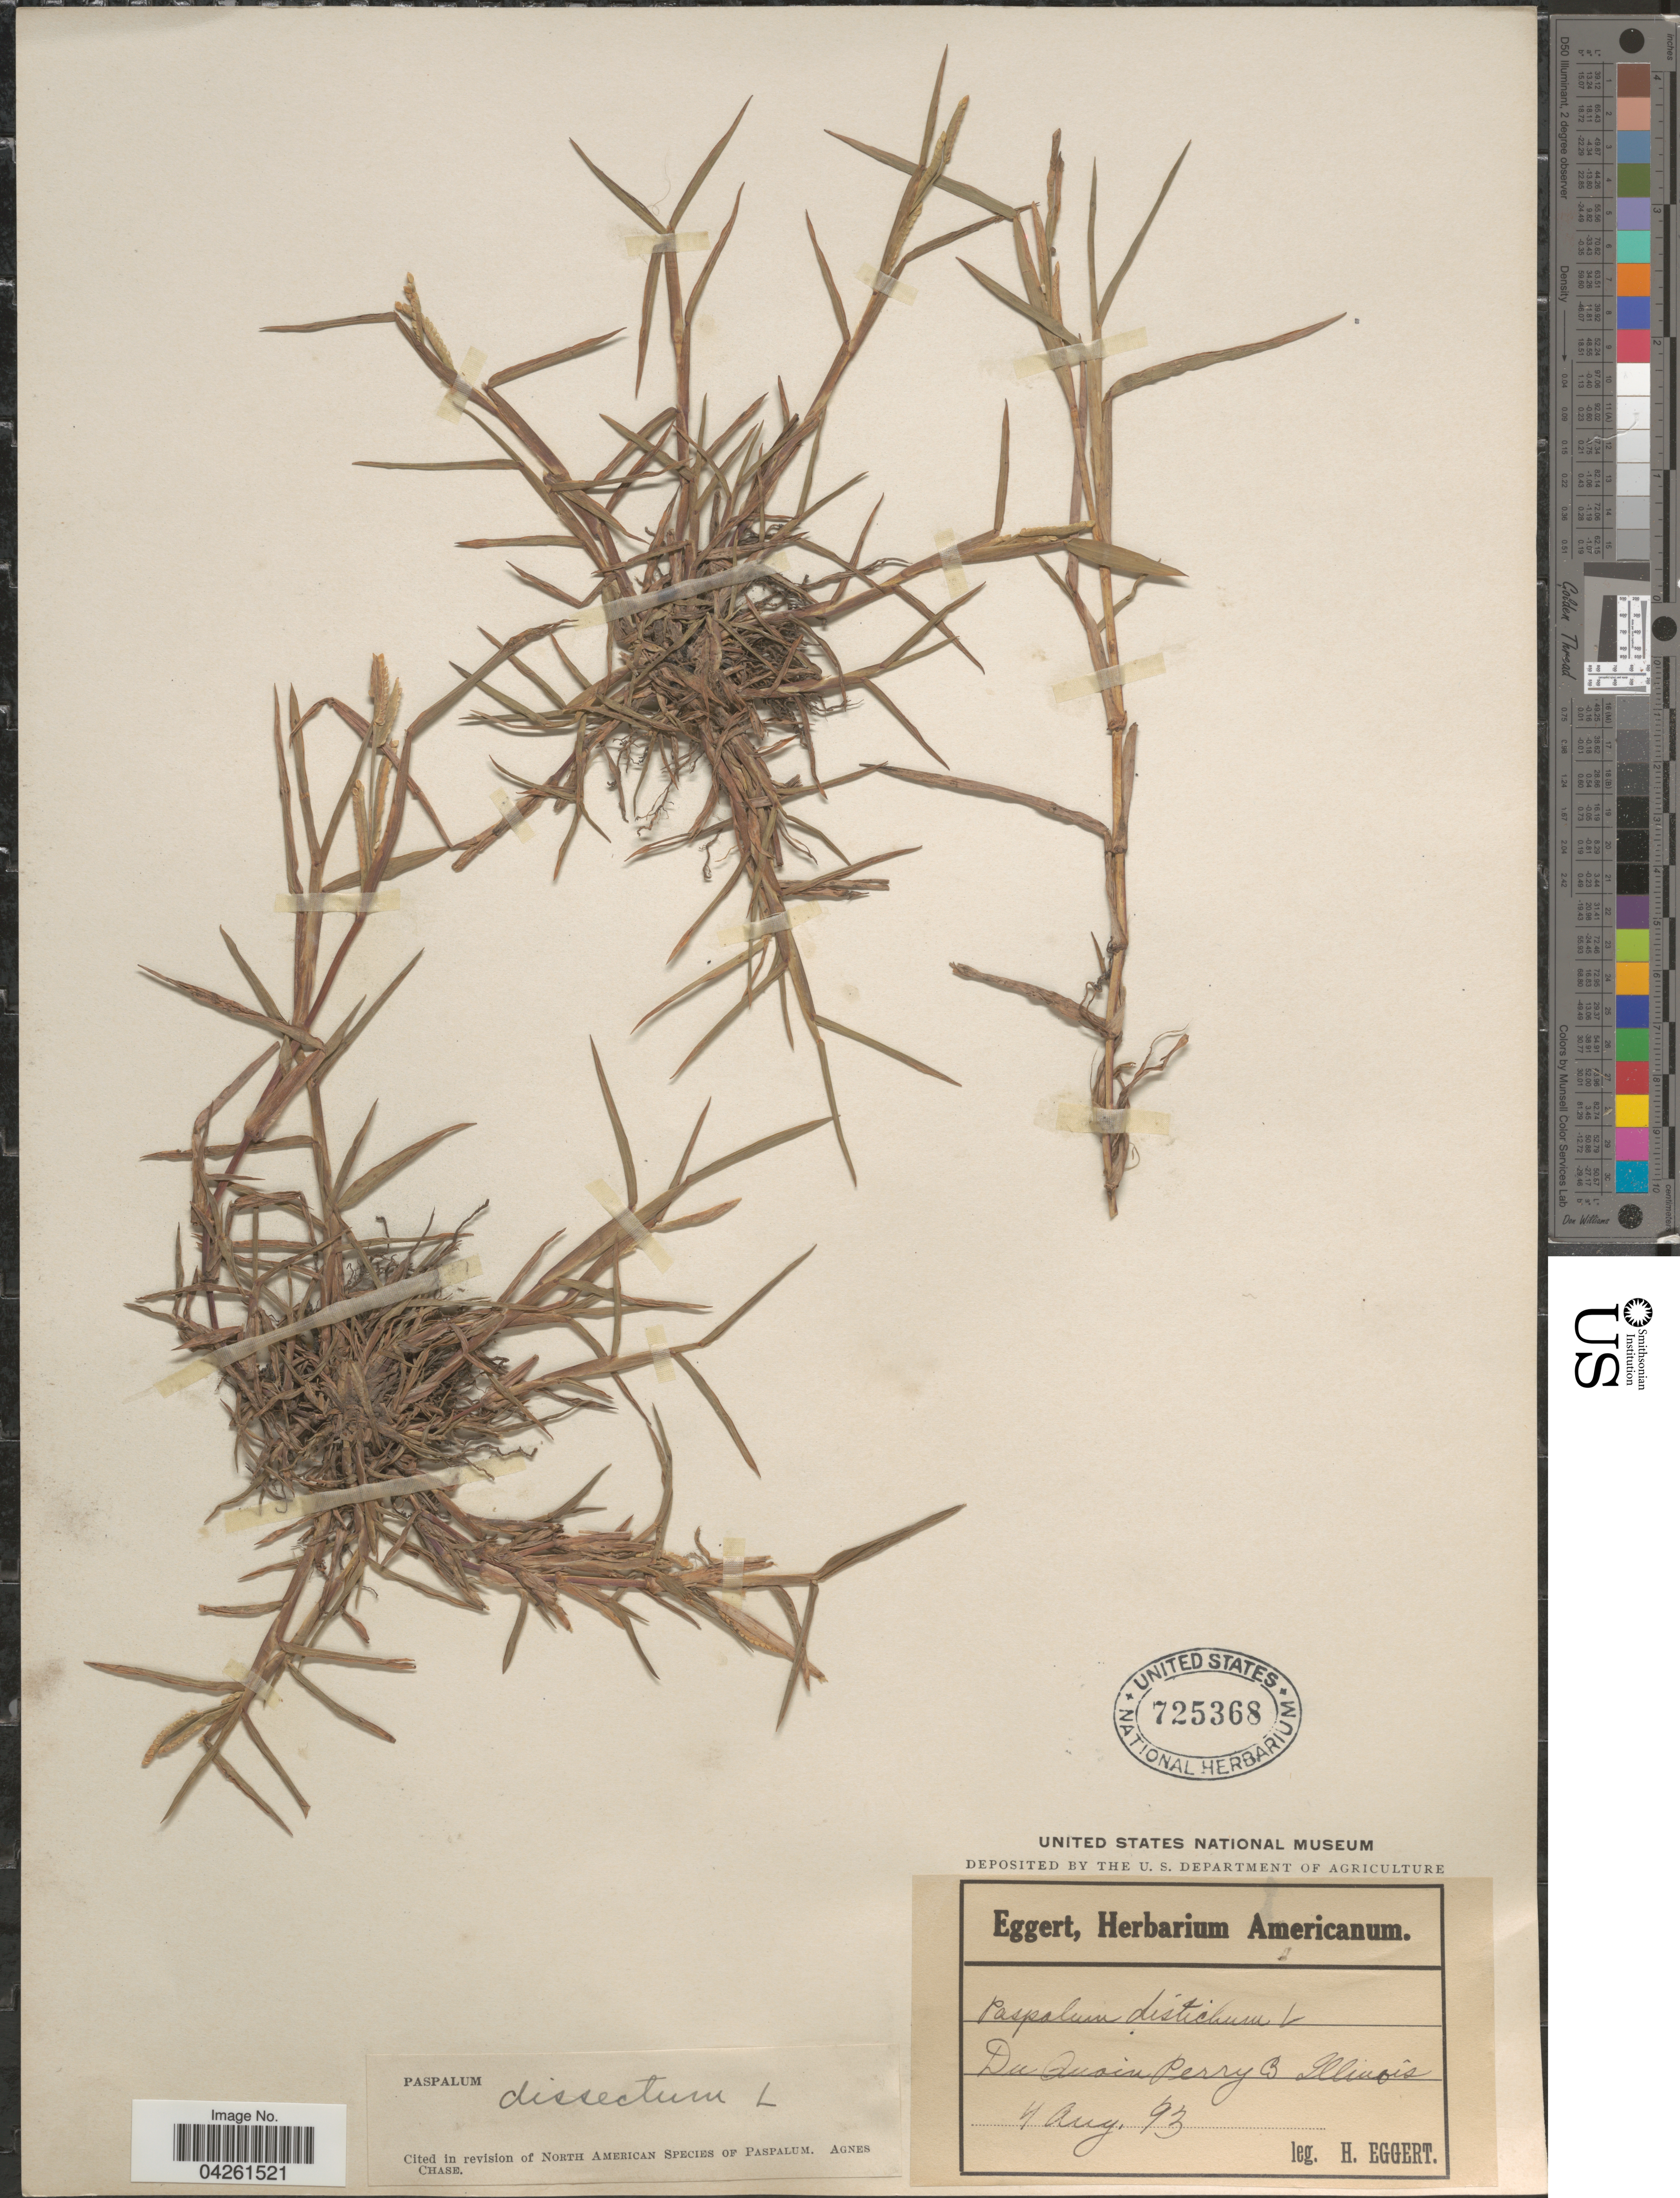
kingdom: Plantae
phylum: Tracheophyta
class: Liliopsida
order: Poales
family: Poaceae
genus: Paspalum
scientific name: Paspalum dissectum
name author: (L.) L.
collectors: H. Eggert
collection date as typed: Transcribed d/m/y: 4/8/93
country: United States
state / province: Illinois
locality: Du Quoin Perry Co.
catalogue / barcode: US 725368